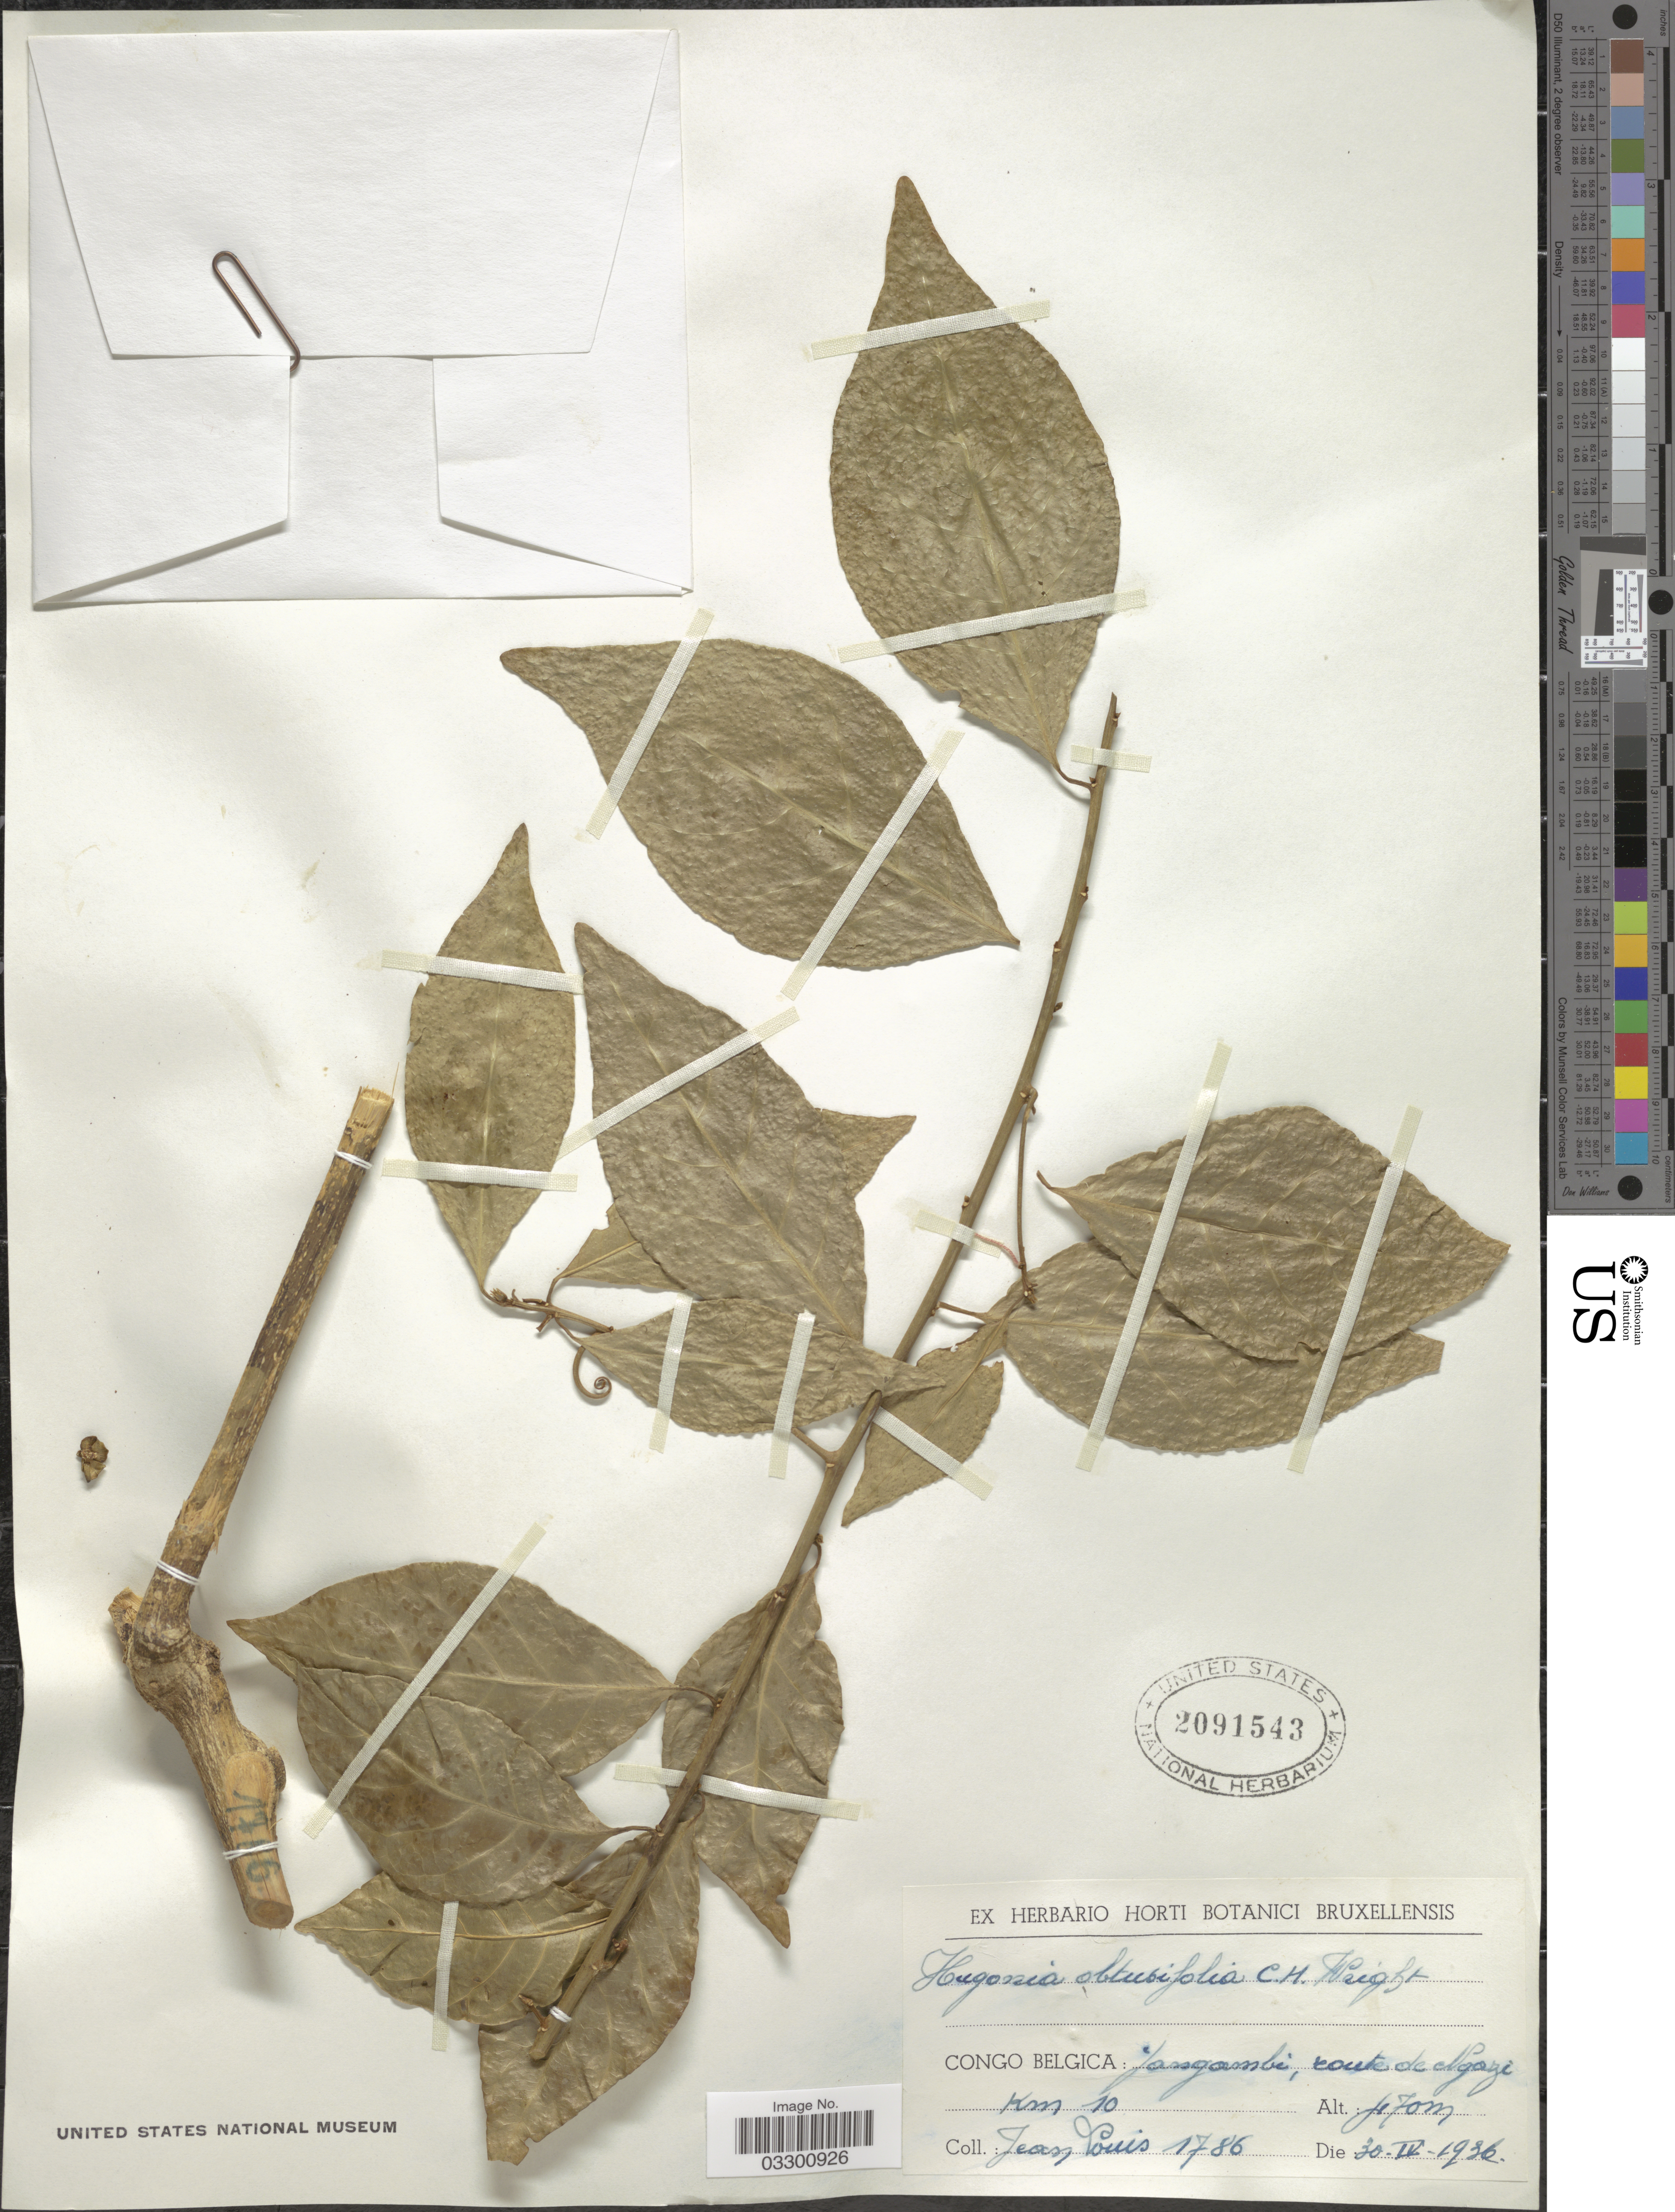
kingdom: Plantae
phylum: Tracheophyta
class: Magnoliopsida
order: Malpighiales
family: Linaceae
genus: Hugonia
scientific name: Hugonia obtusifolia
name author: C.H. Wright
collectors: J. Louis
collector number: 1786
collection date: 1936-04-30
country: Congo, Democratic Republic of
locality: Congo Belgica: Yangambi, route de Ngazi km 10.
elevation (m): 470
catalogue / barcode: US 2091543